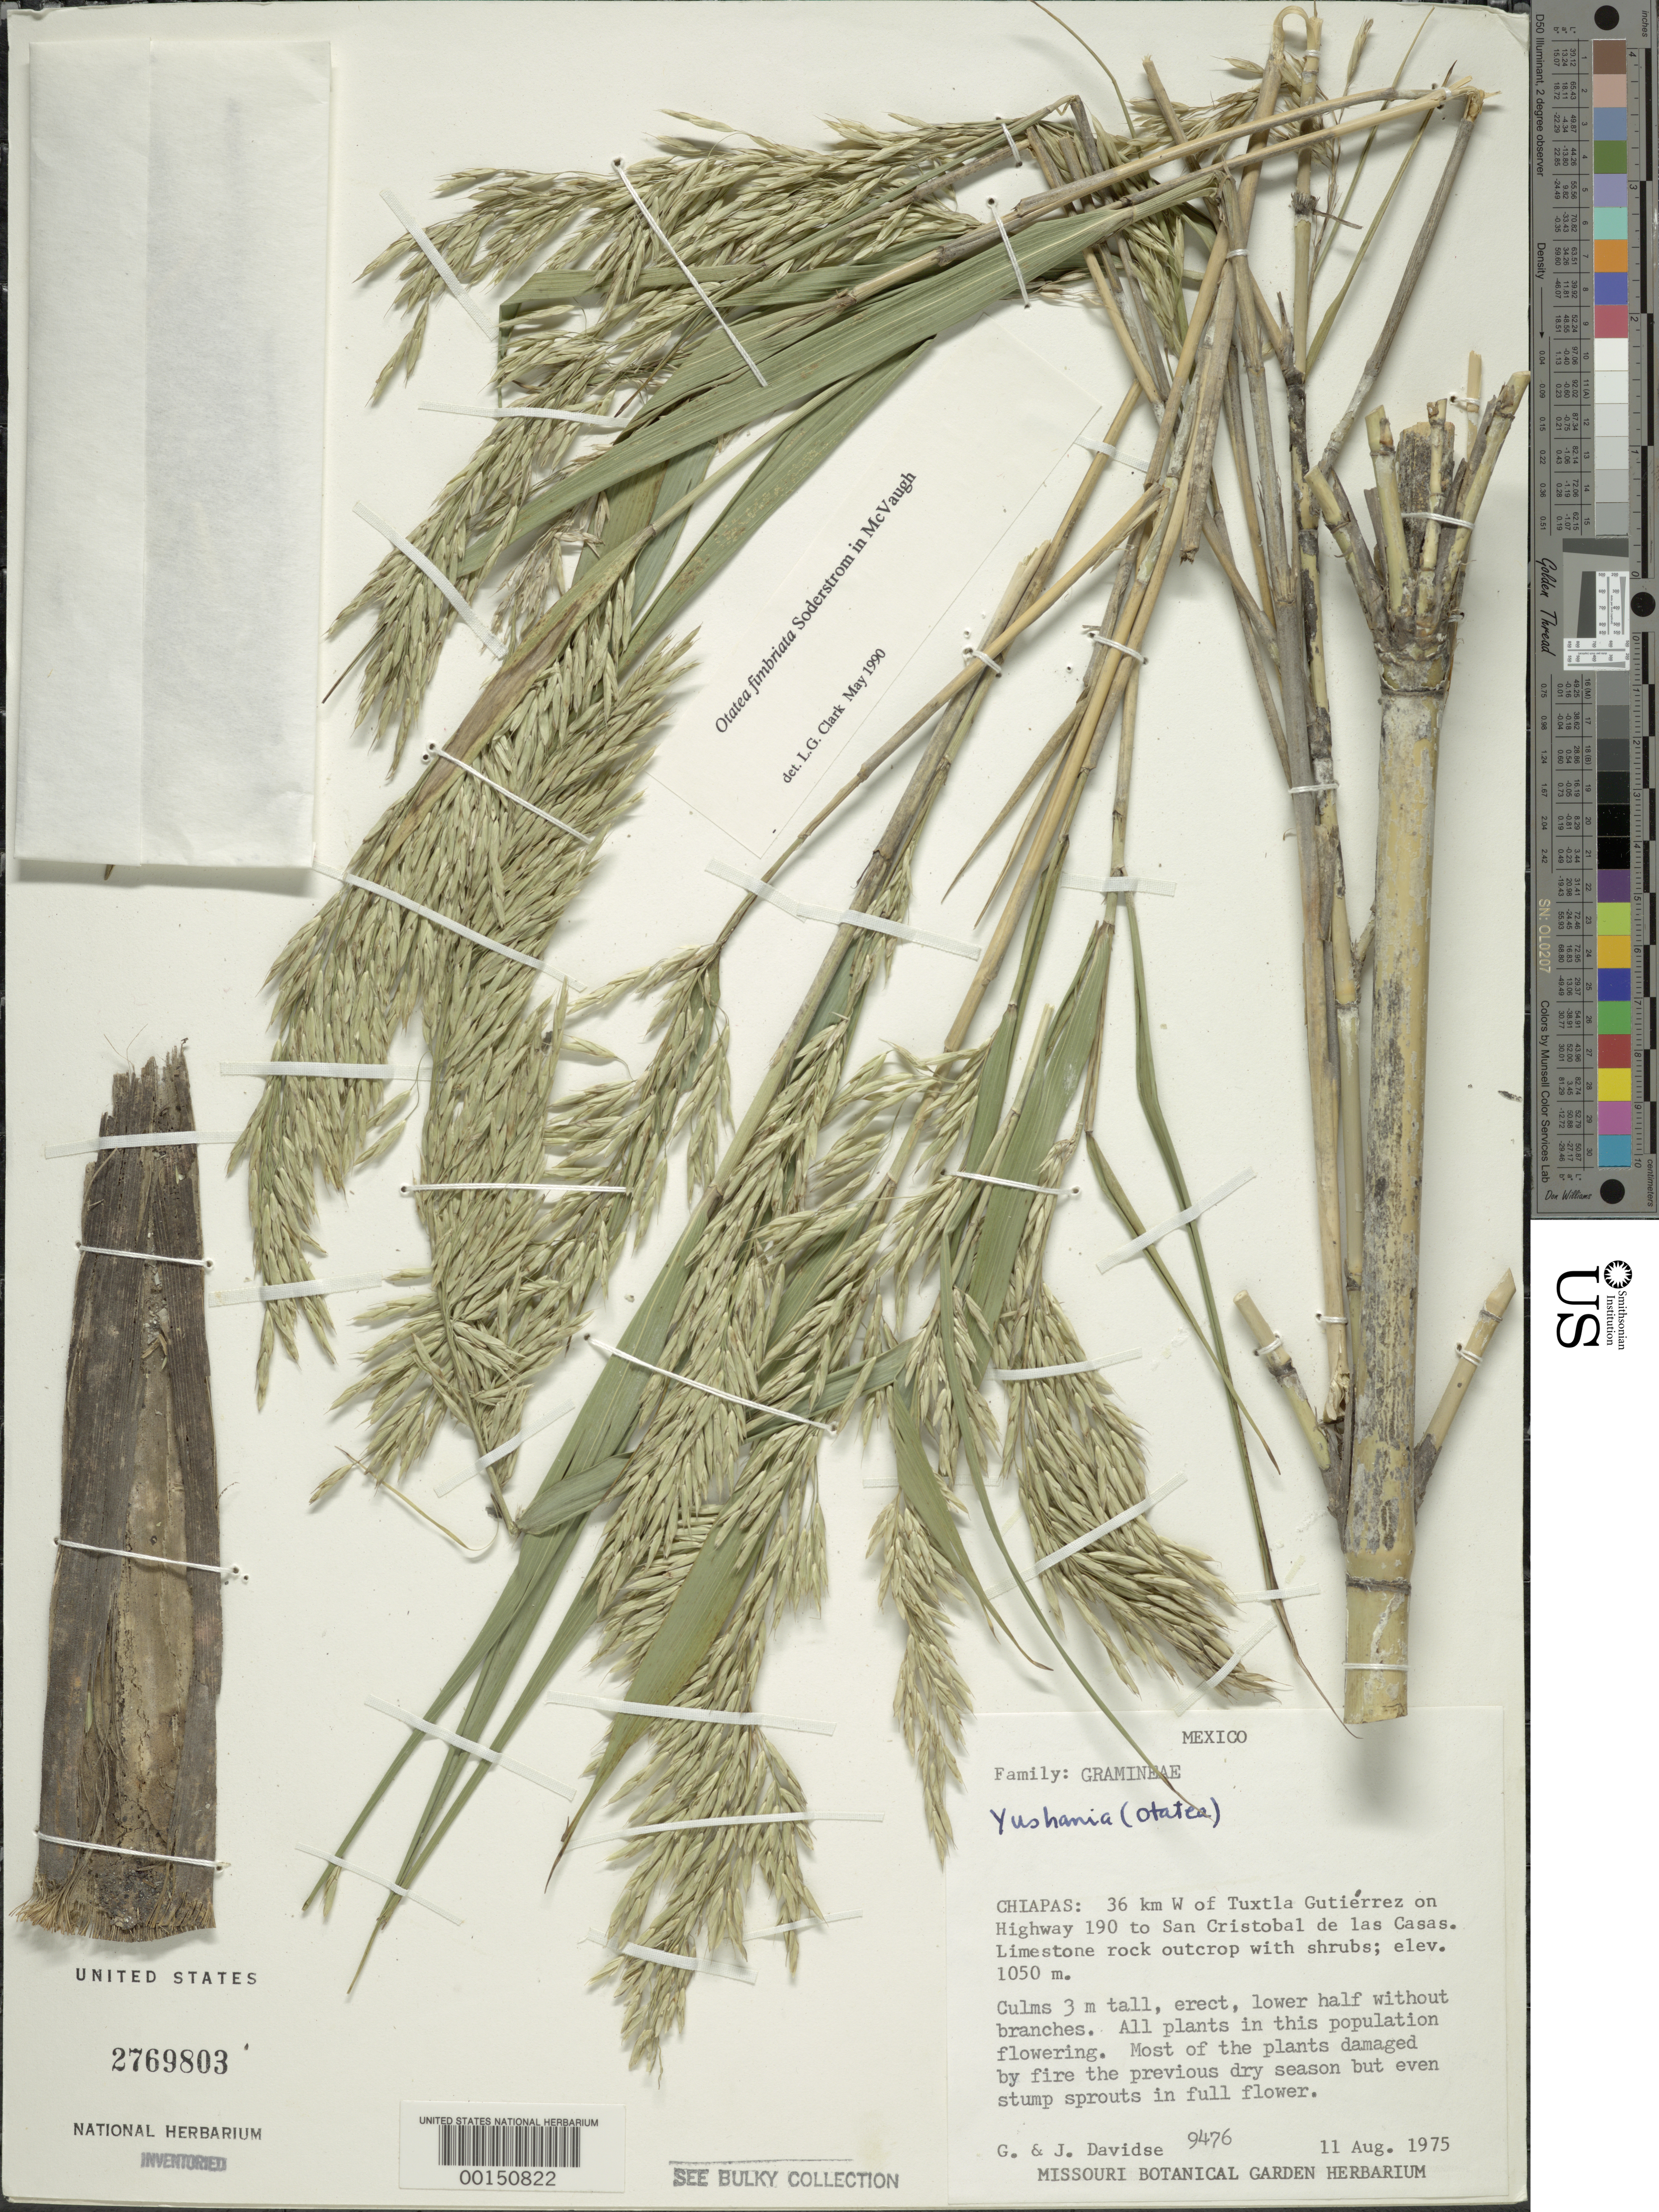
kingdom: Plantae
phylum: Tracheophyta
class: Liliopsida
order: Poales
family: Poaceae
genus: Otatea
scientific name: Otatea fimbriata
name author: Soderstr. in McVaugh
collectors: G. Davidse & J. Davidse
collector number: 9476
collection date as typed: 11 Aug 1975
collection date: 1975-08-11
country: Mexico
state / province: Chiapas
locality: Tuxtla Gutierrez/San Cristobal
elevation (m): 1050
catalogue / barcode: US 2769803